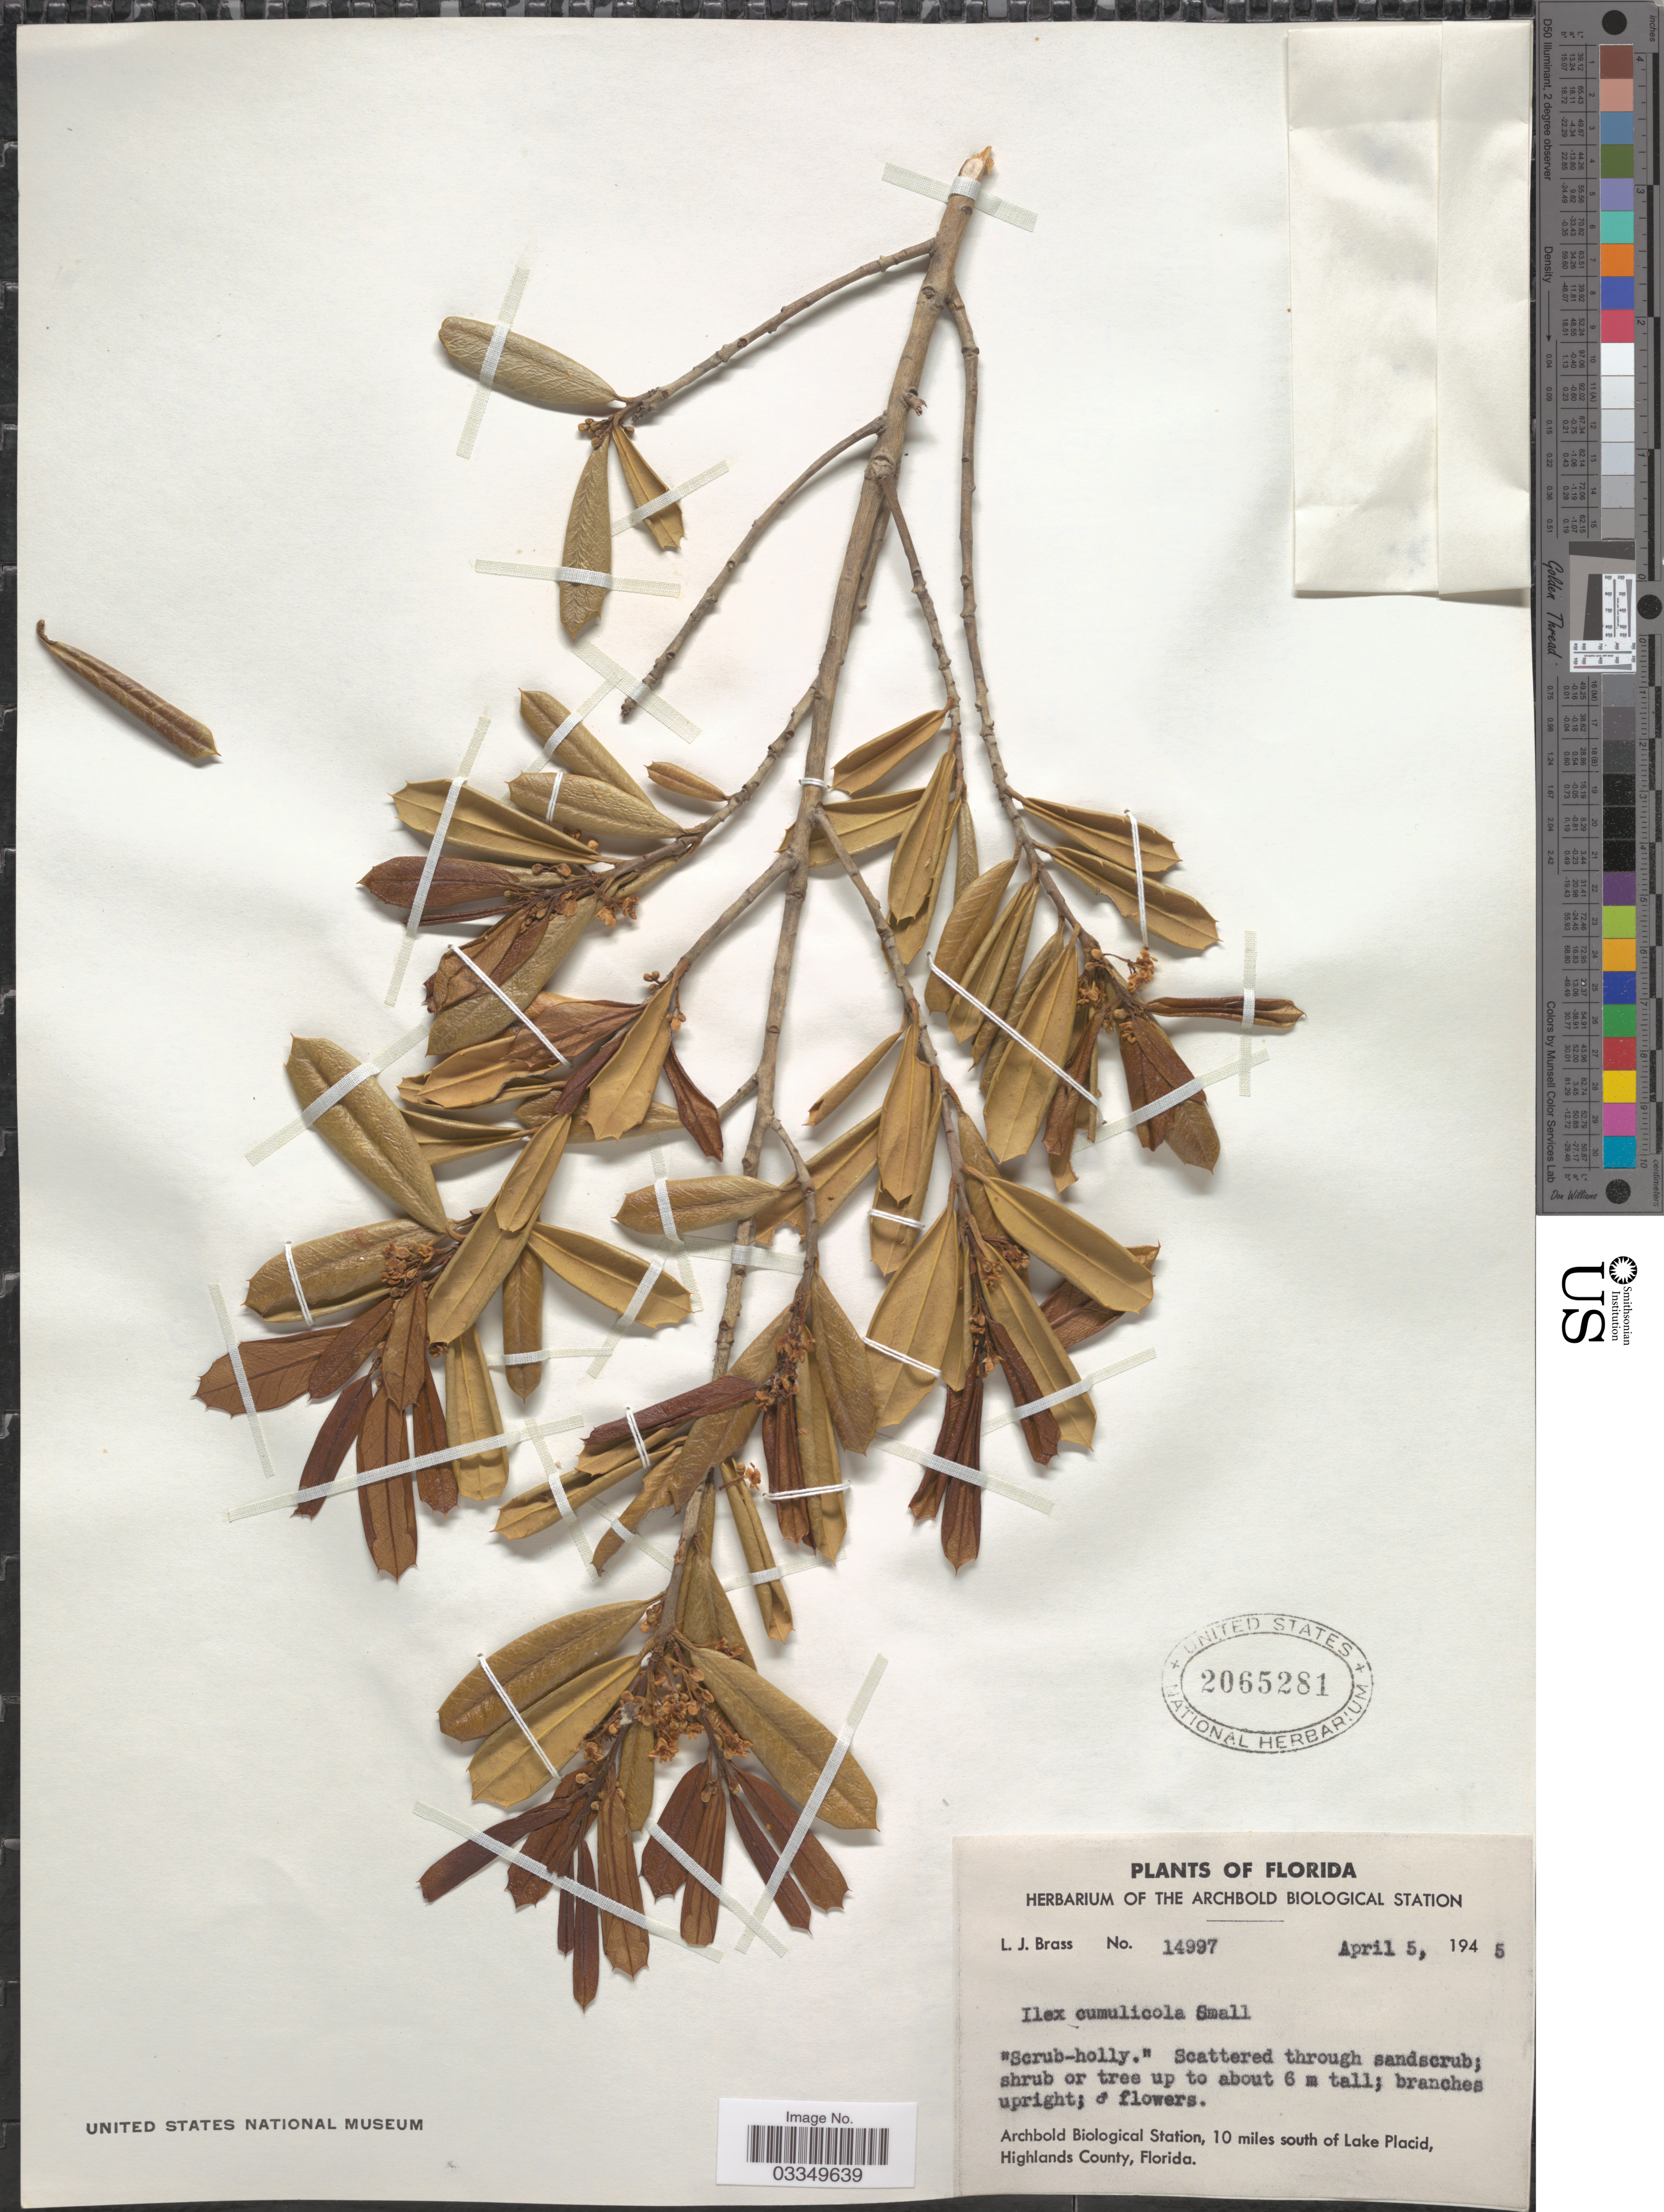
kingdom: Plantae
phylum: Tracheophyta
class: Magnoliopsida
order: Aquifoliales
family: Aquifoliaceae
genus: Ilex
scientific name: Ilex cumulicola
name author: Small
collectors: L. J. Brass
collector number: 14997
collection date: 1945-04-05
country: United States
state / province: Florida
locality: Archbold Biological Station, 10 miles south of Lake Placid, Highlands County.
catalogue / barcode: US 2065281